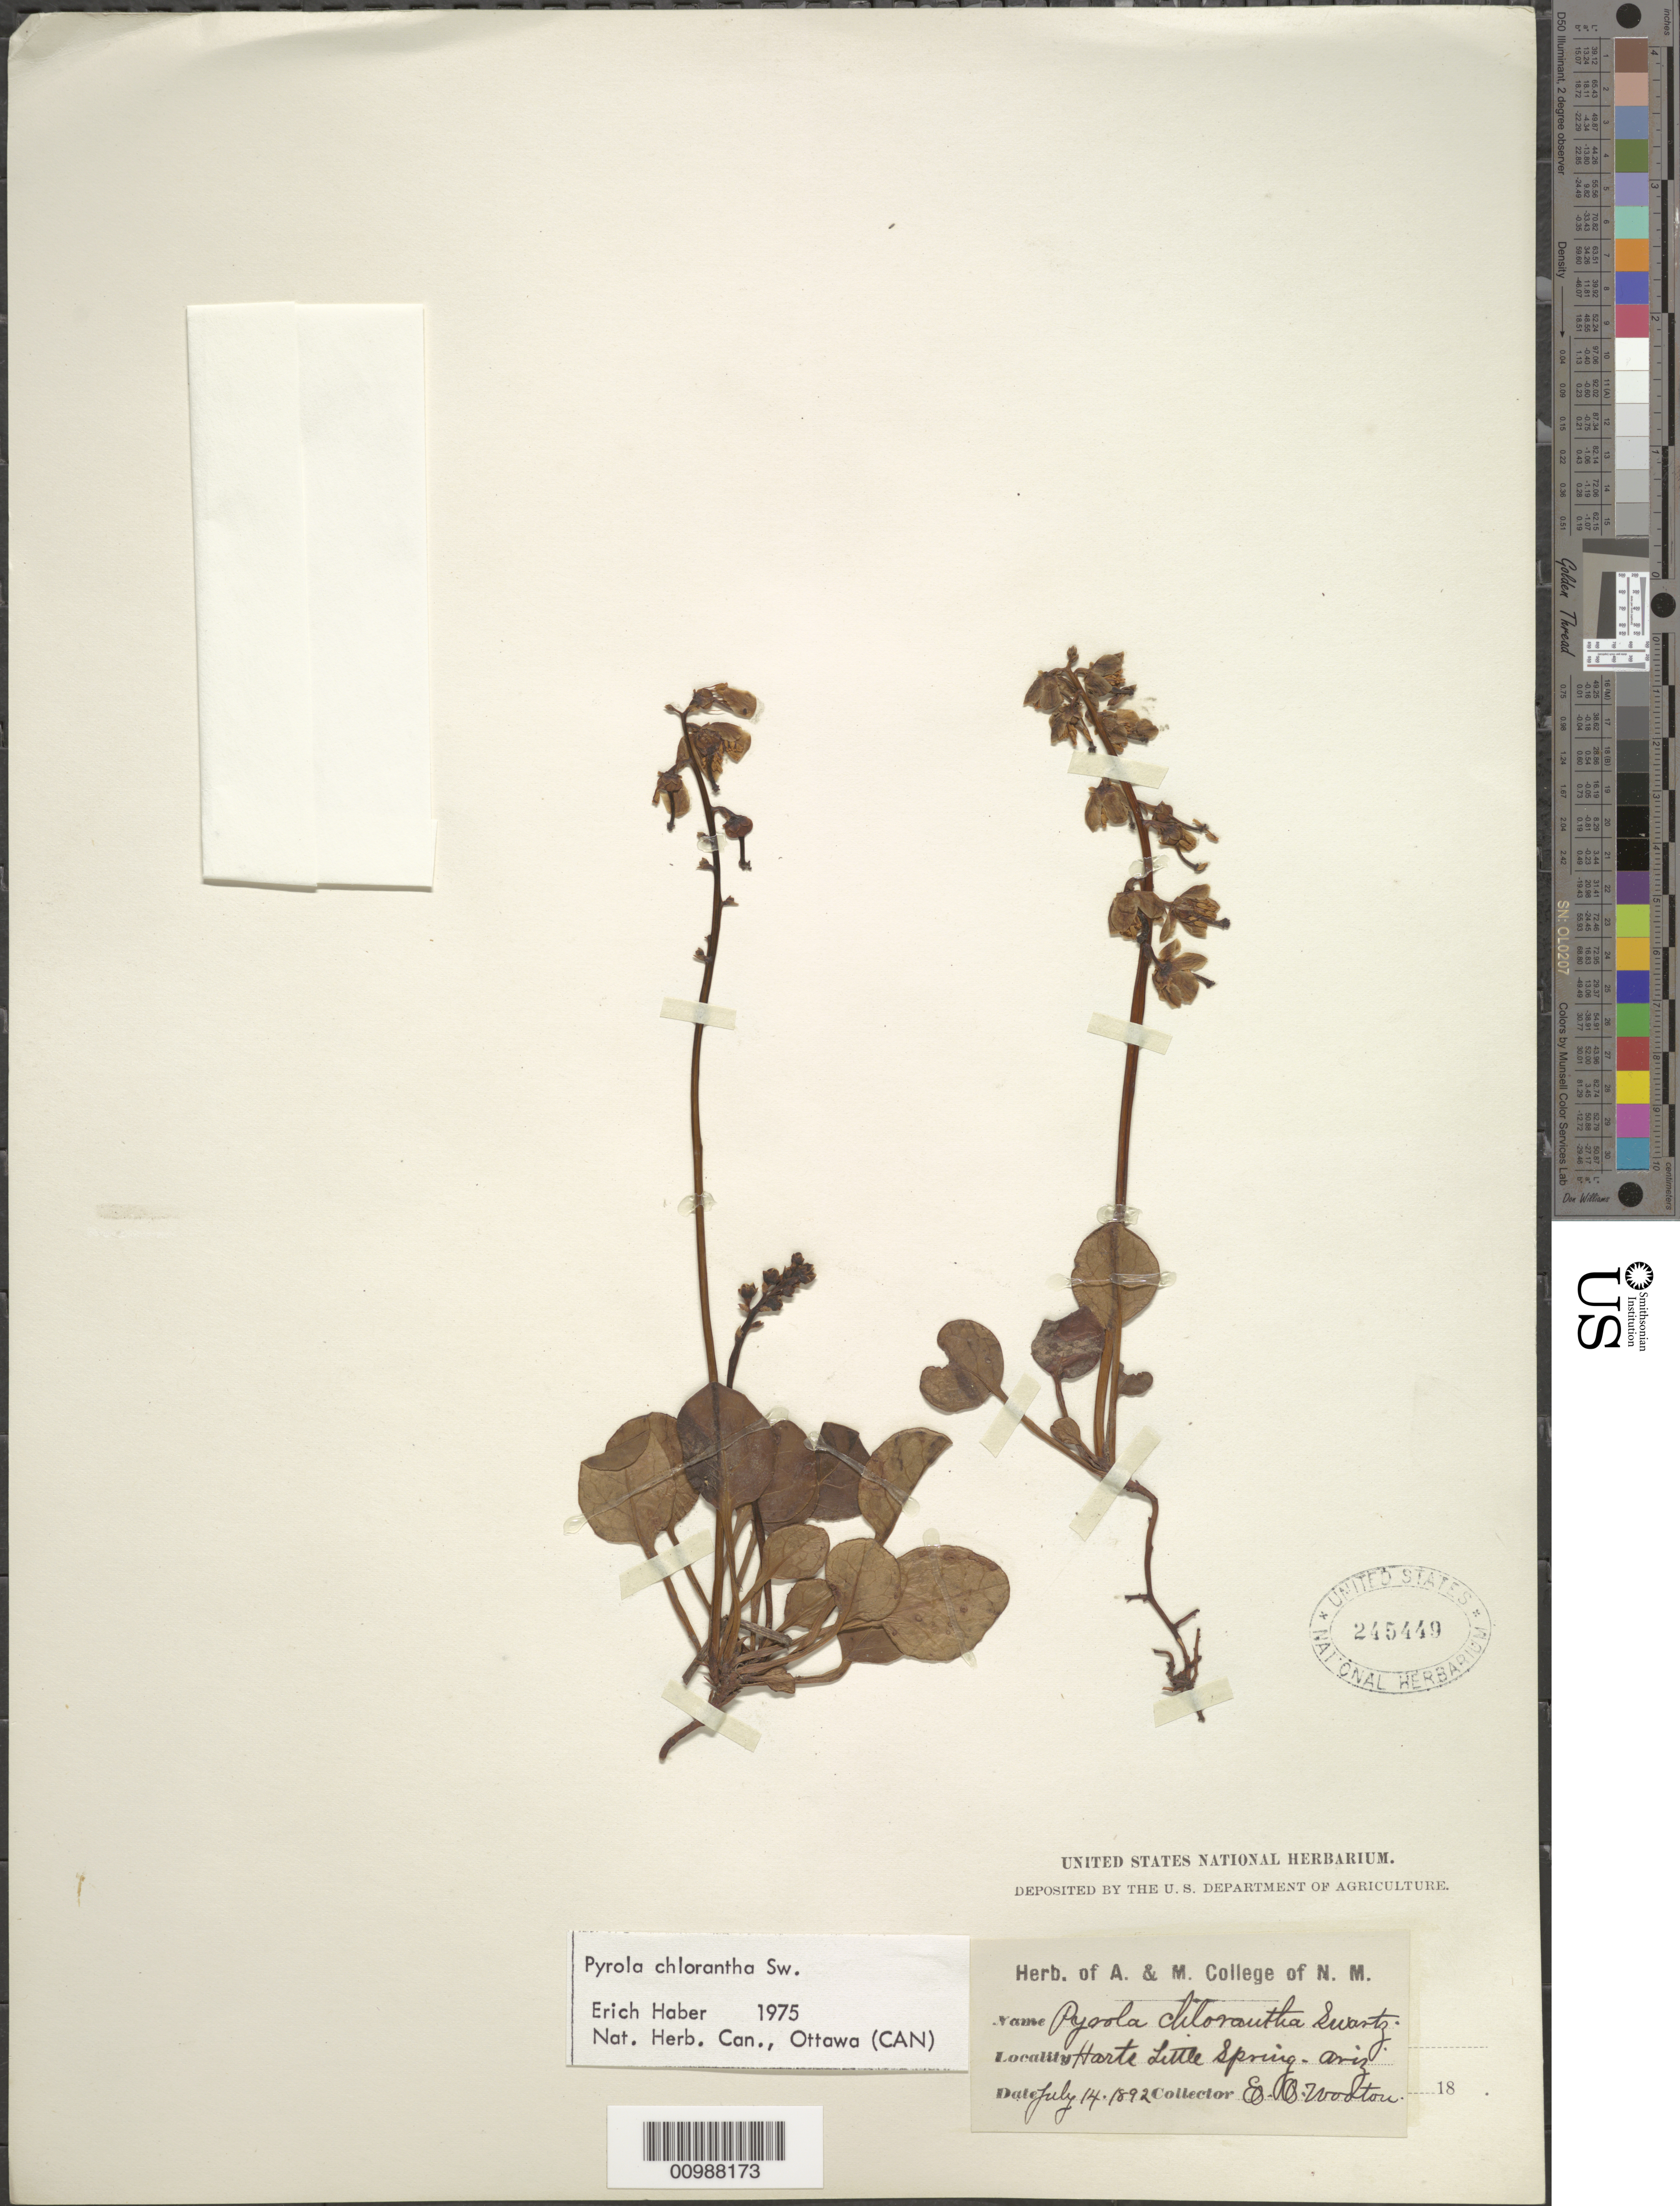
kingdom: Plantae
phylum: Tracheophyta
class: Magnoliopsida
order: Ericales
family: Ericaceae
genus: Pyrola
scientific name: Pyrola chlorantha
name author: Schweigg.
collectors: E. O. Wooton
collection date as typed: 14 Jun 1892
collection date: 1892-06-14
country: United States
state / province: Arizona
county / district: Coconino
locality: Harte Little Spring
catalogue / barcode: US 245449